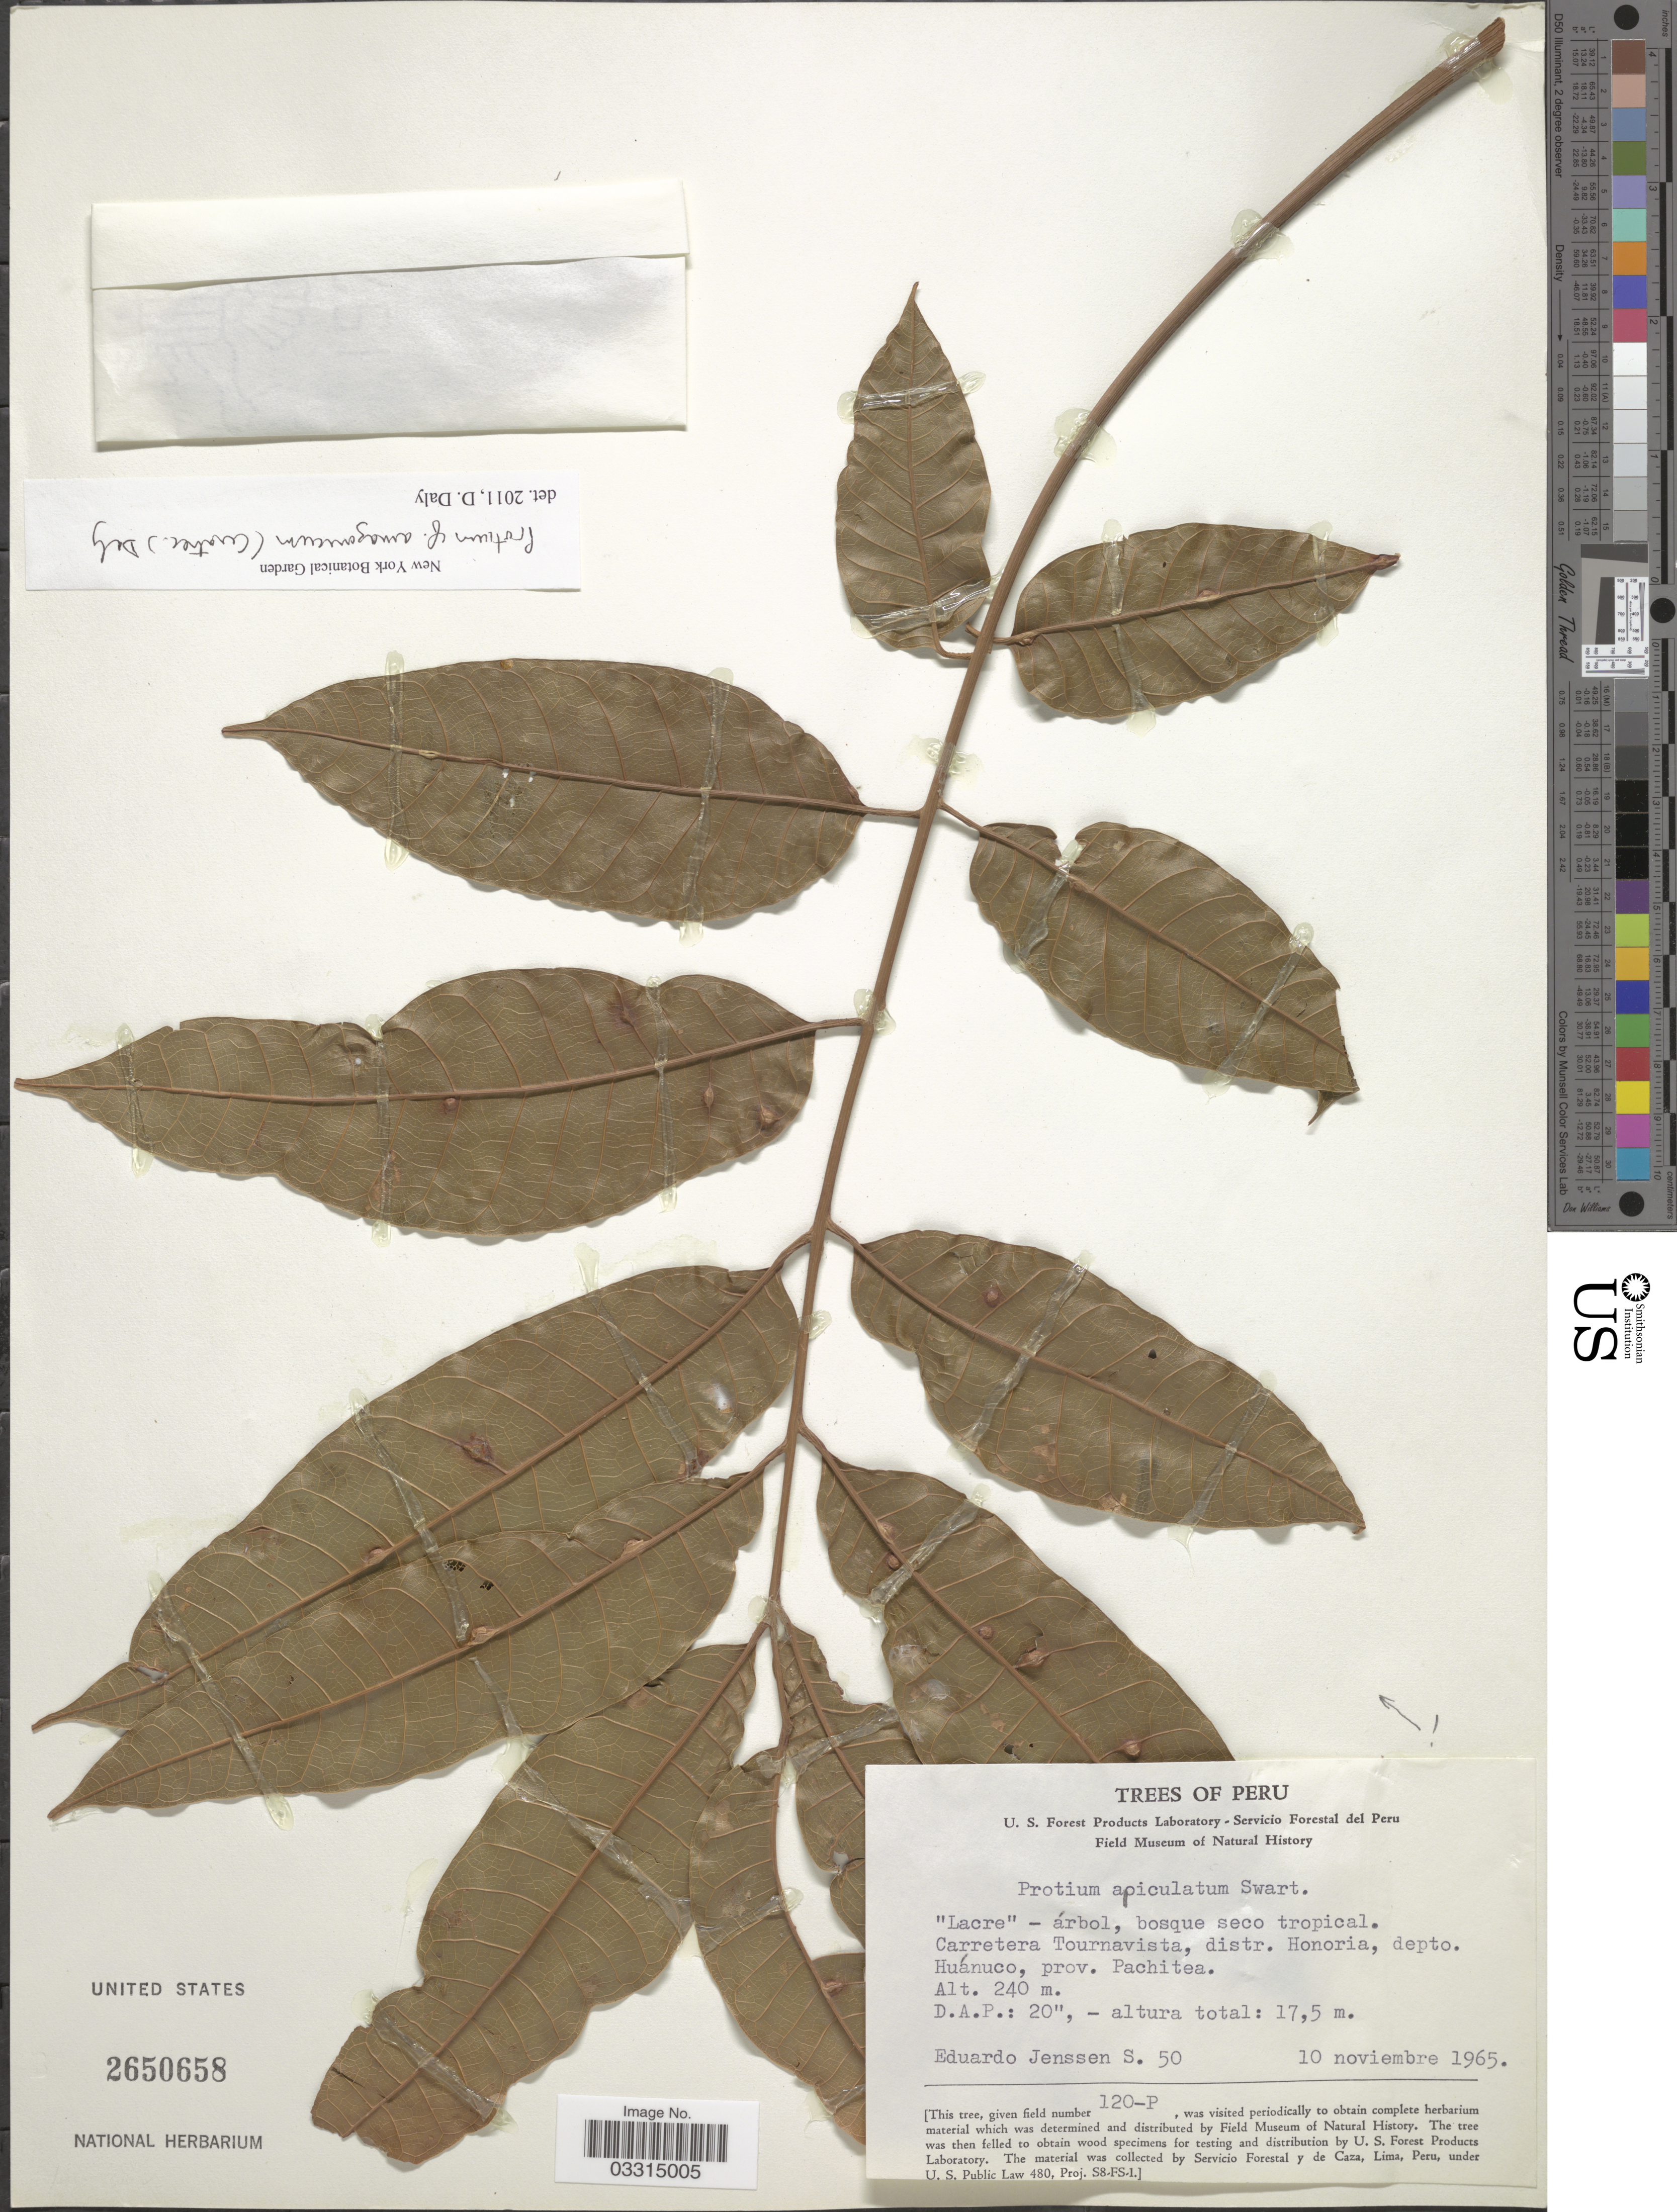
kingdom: Plantae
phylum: Tracheophyta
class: Magnoliopsida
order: Sapindales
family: Burseraceae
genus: Protium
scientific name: Protium amazonicum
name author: (Cuatrec.) Daly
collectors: E. Jenssen S.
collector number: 50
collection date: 1965-11-10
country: Peru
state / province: Huánuco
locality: Carretera Tournavista, distr. Honoria, depto. Huánuco, prov. Pachitea.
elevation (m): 240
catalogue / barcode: US 2650658